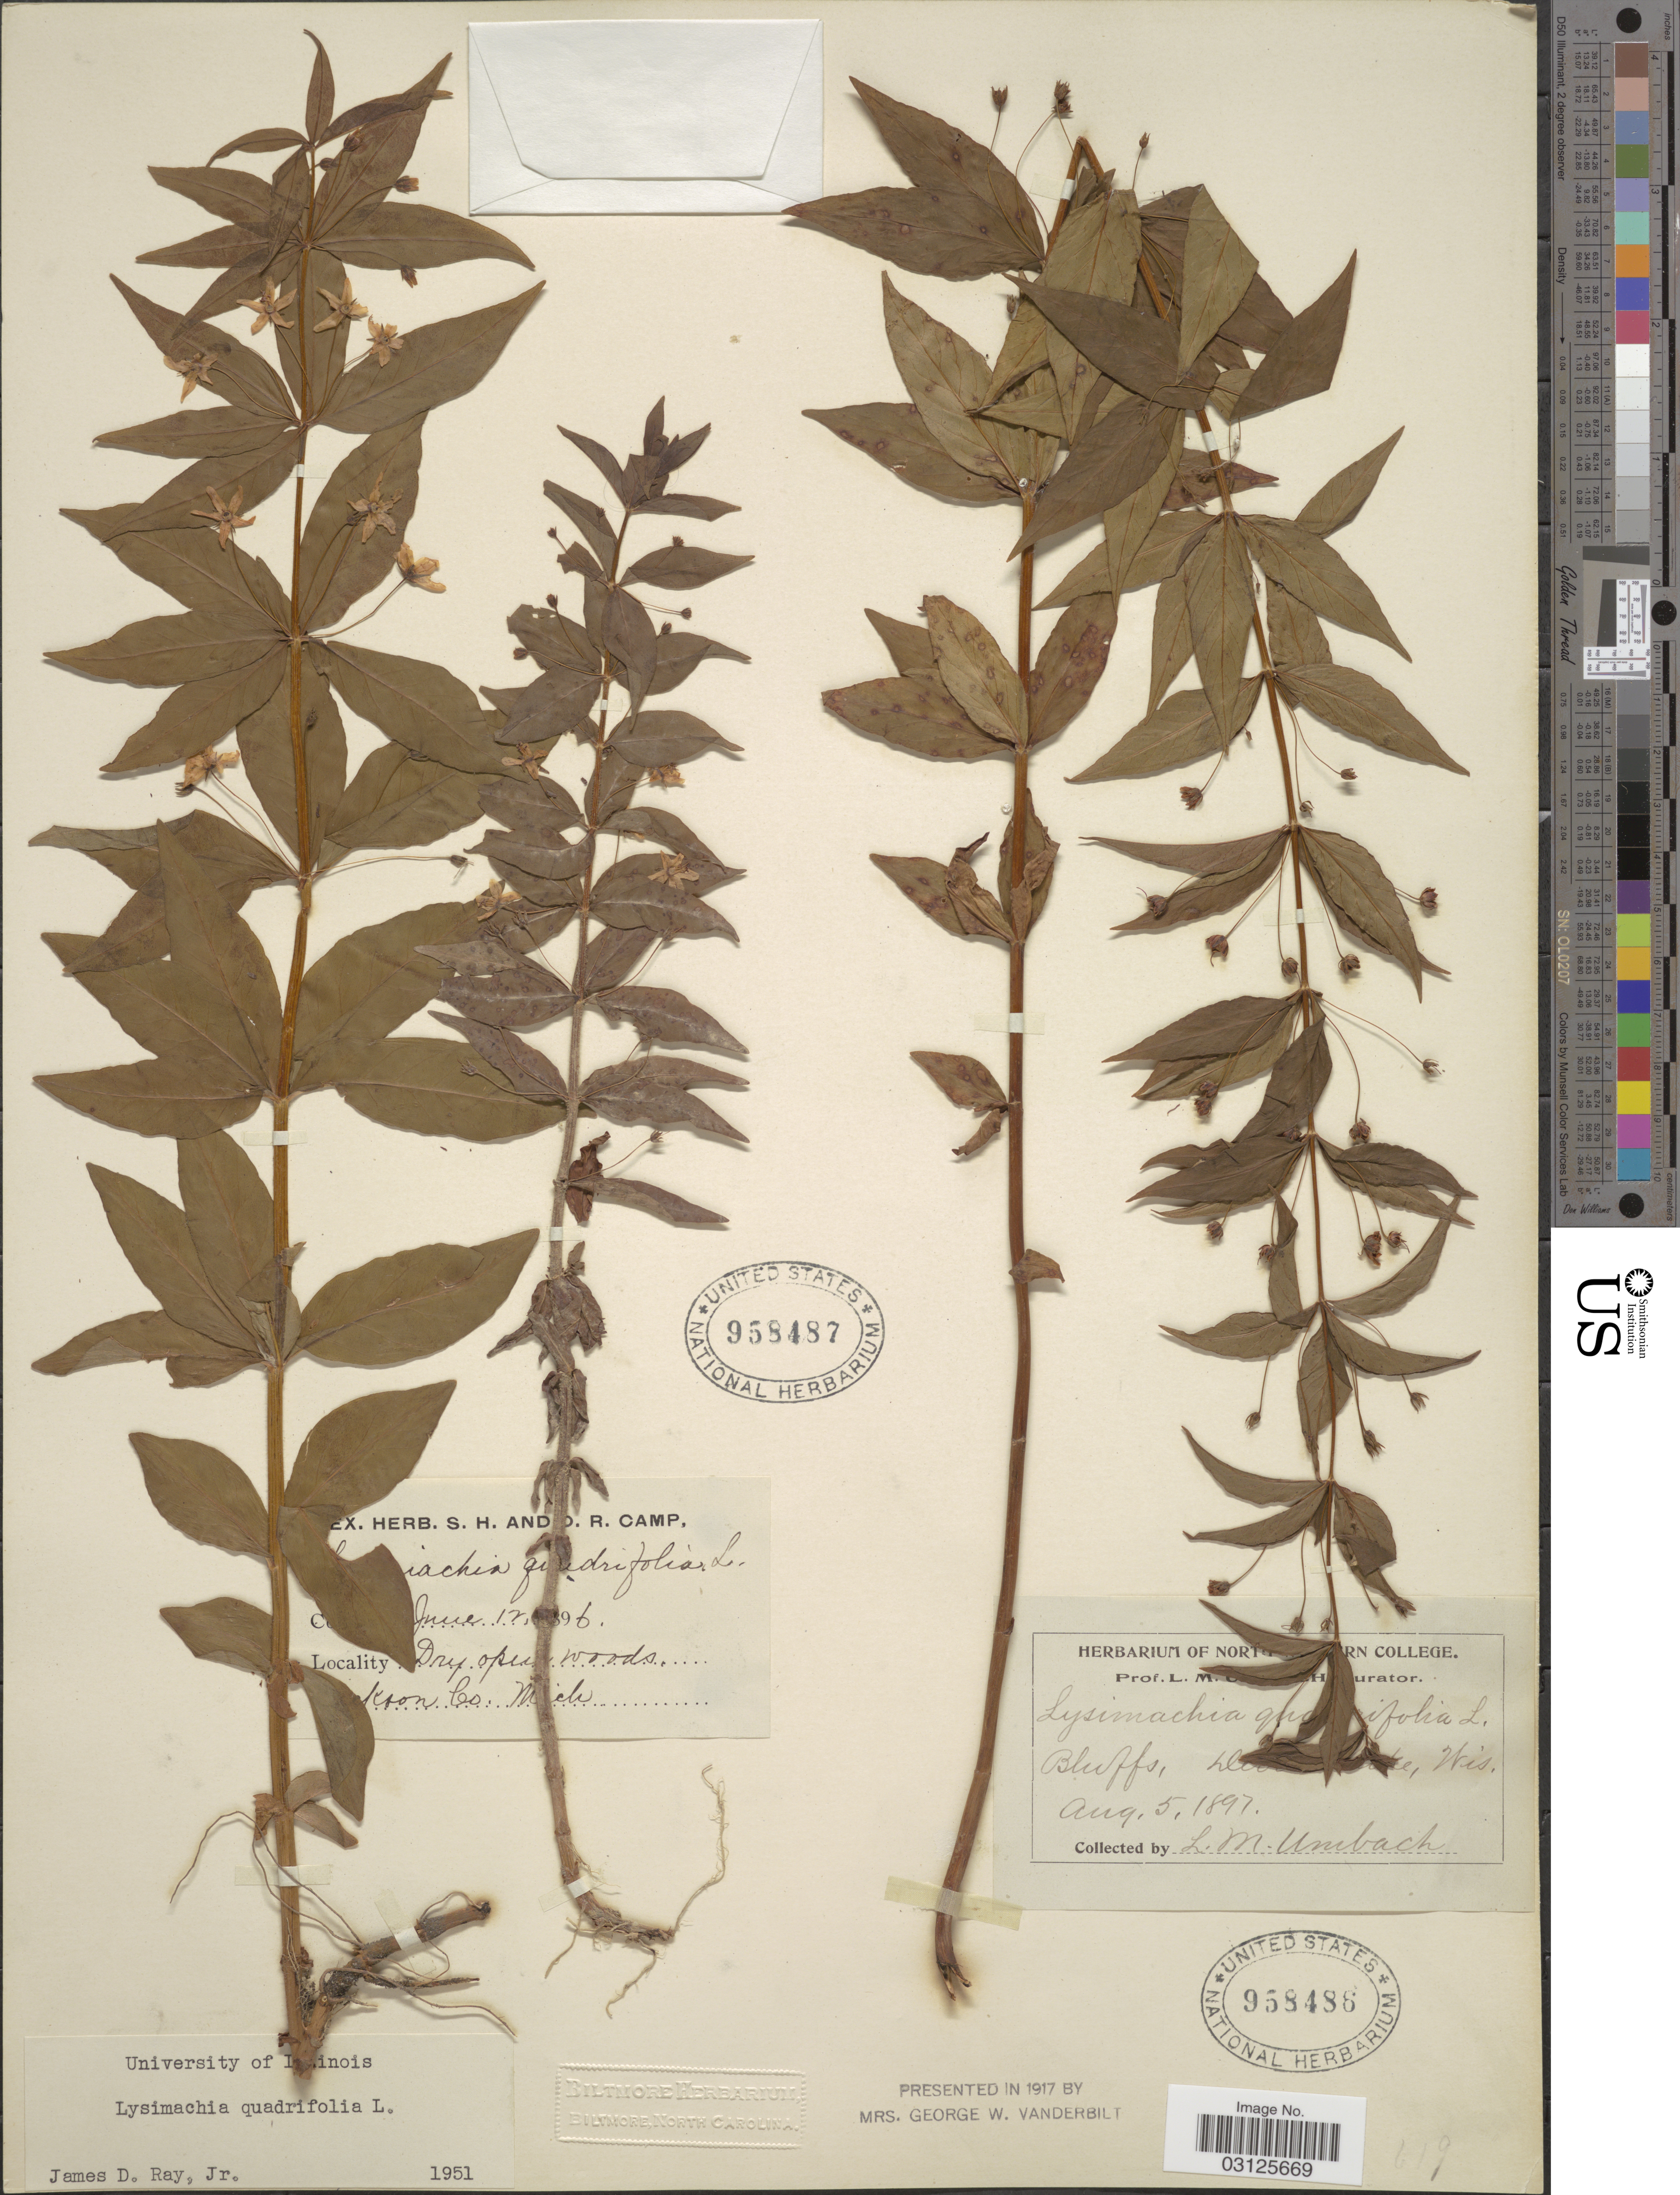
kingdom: Plantae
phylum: Tracheophyta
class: Magnoliopsida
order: Ericales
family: Primulaceae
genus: Lysimachia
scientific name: Lysimachia quadrifolia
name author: L.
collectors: L. M. Umbach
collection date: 1897-08-05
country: United States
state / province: Wisconsin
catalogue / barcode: US 958486-2